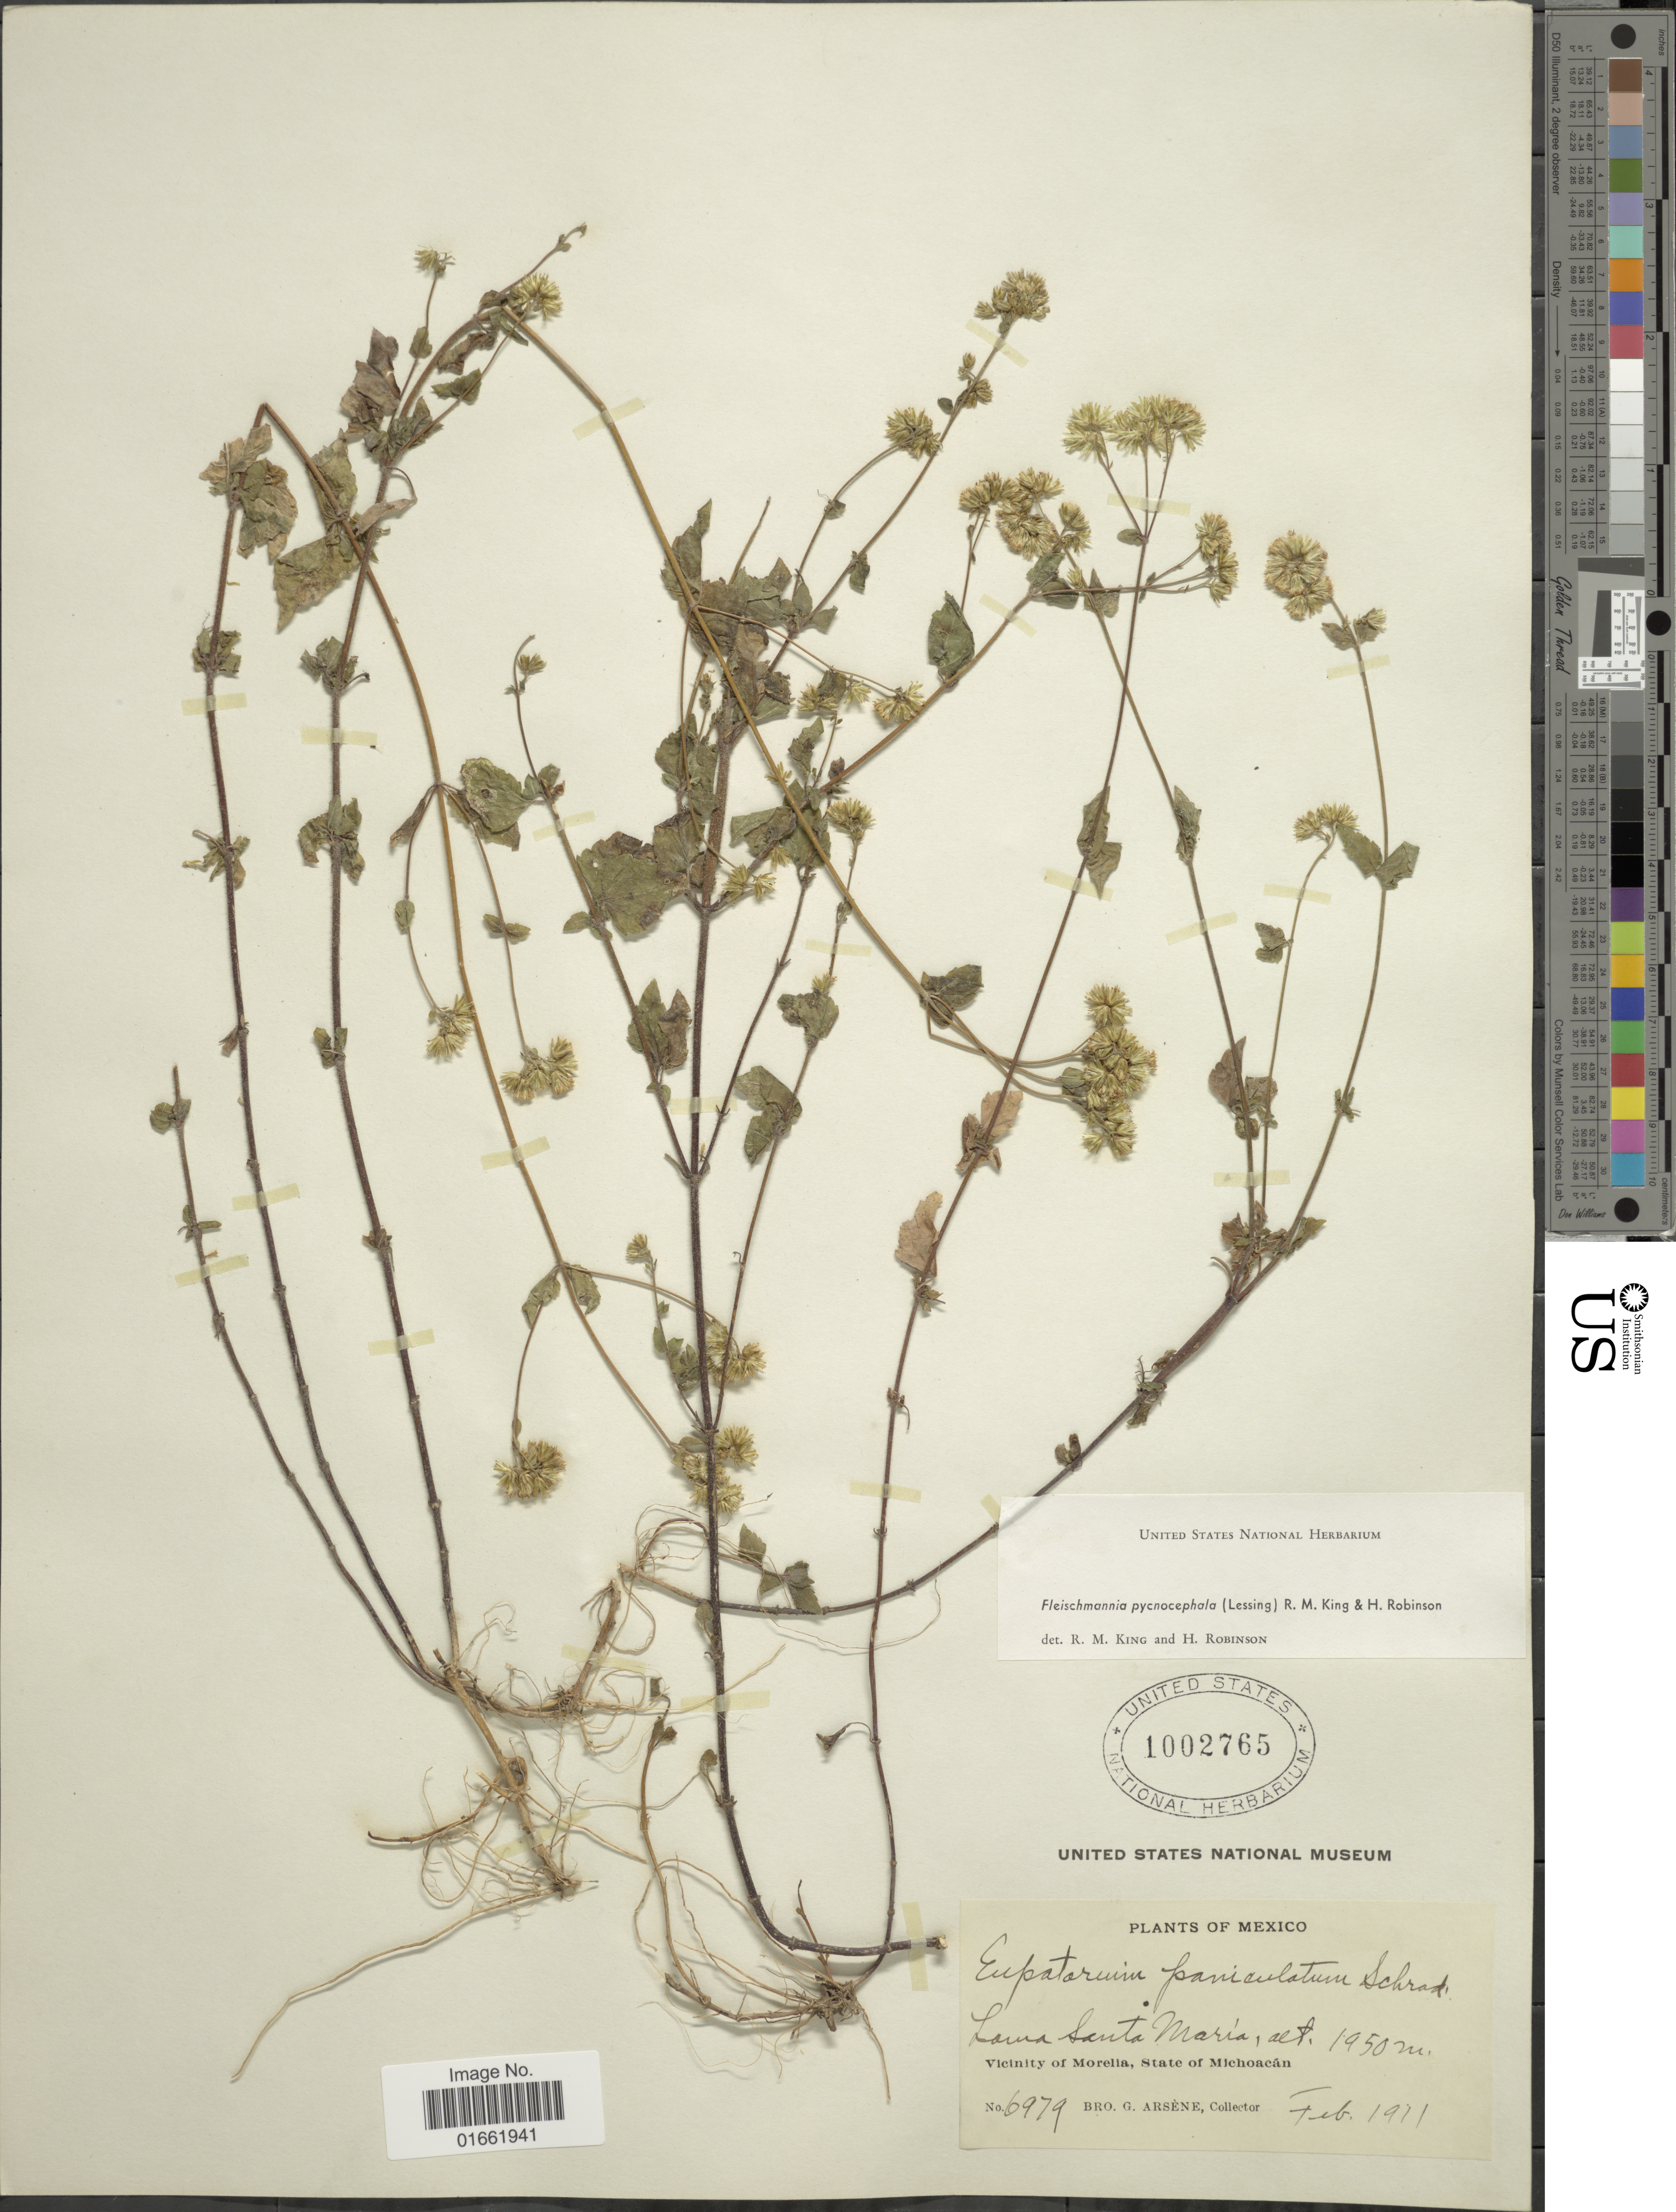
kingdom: Plantae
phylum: Tracheophyta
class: Magnoliopsida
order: Asterales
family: Asteraceae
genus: Fleischmannia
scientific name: Fleischmannia pycnocephala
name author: (Less.) R.M. King & H. Rob.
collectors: Bro. G. Arsène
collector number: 6979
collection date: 1911-02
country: Mexico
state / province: Michoacán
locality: Loma Santa María. Vicinity of Morelia, State of Michoacán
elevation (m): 1950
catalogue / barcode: US 1002765